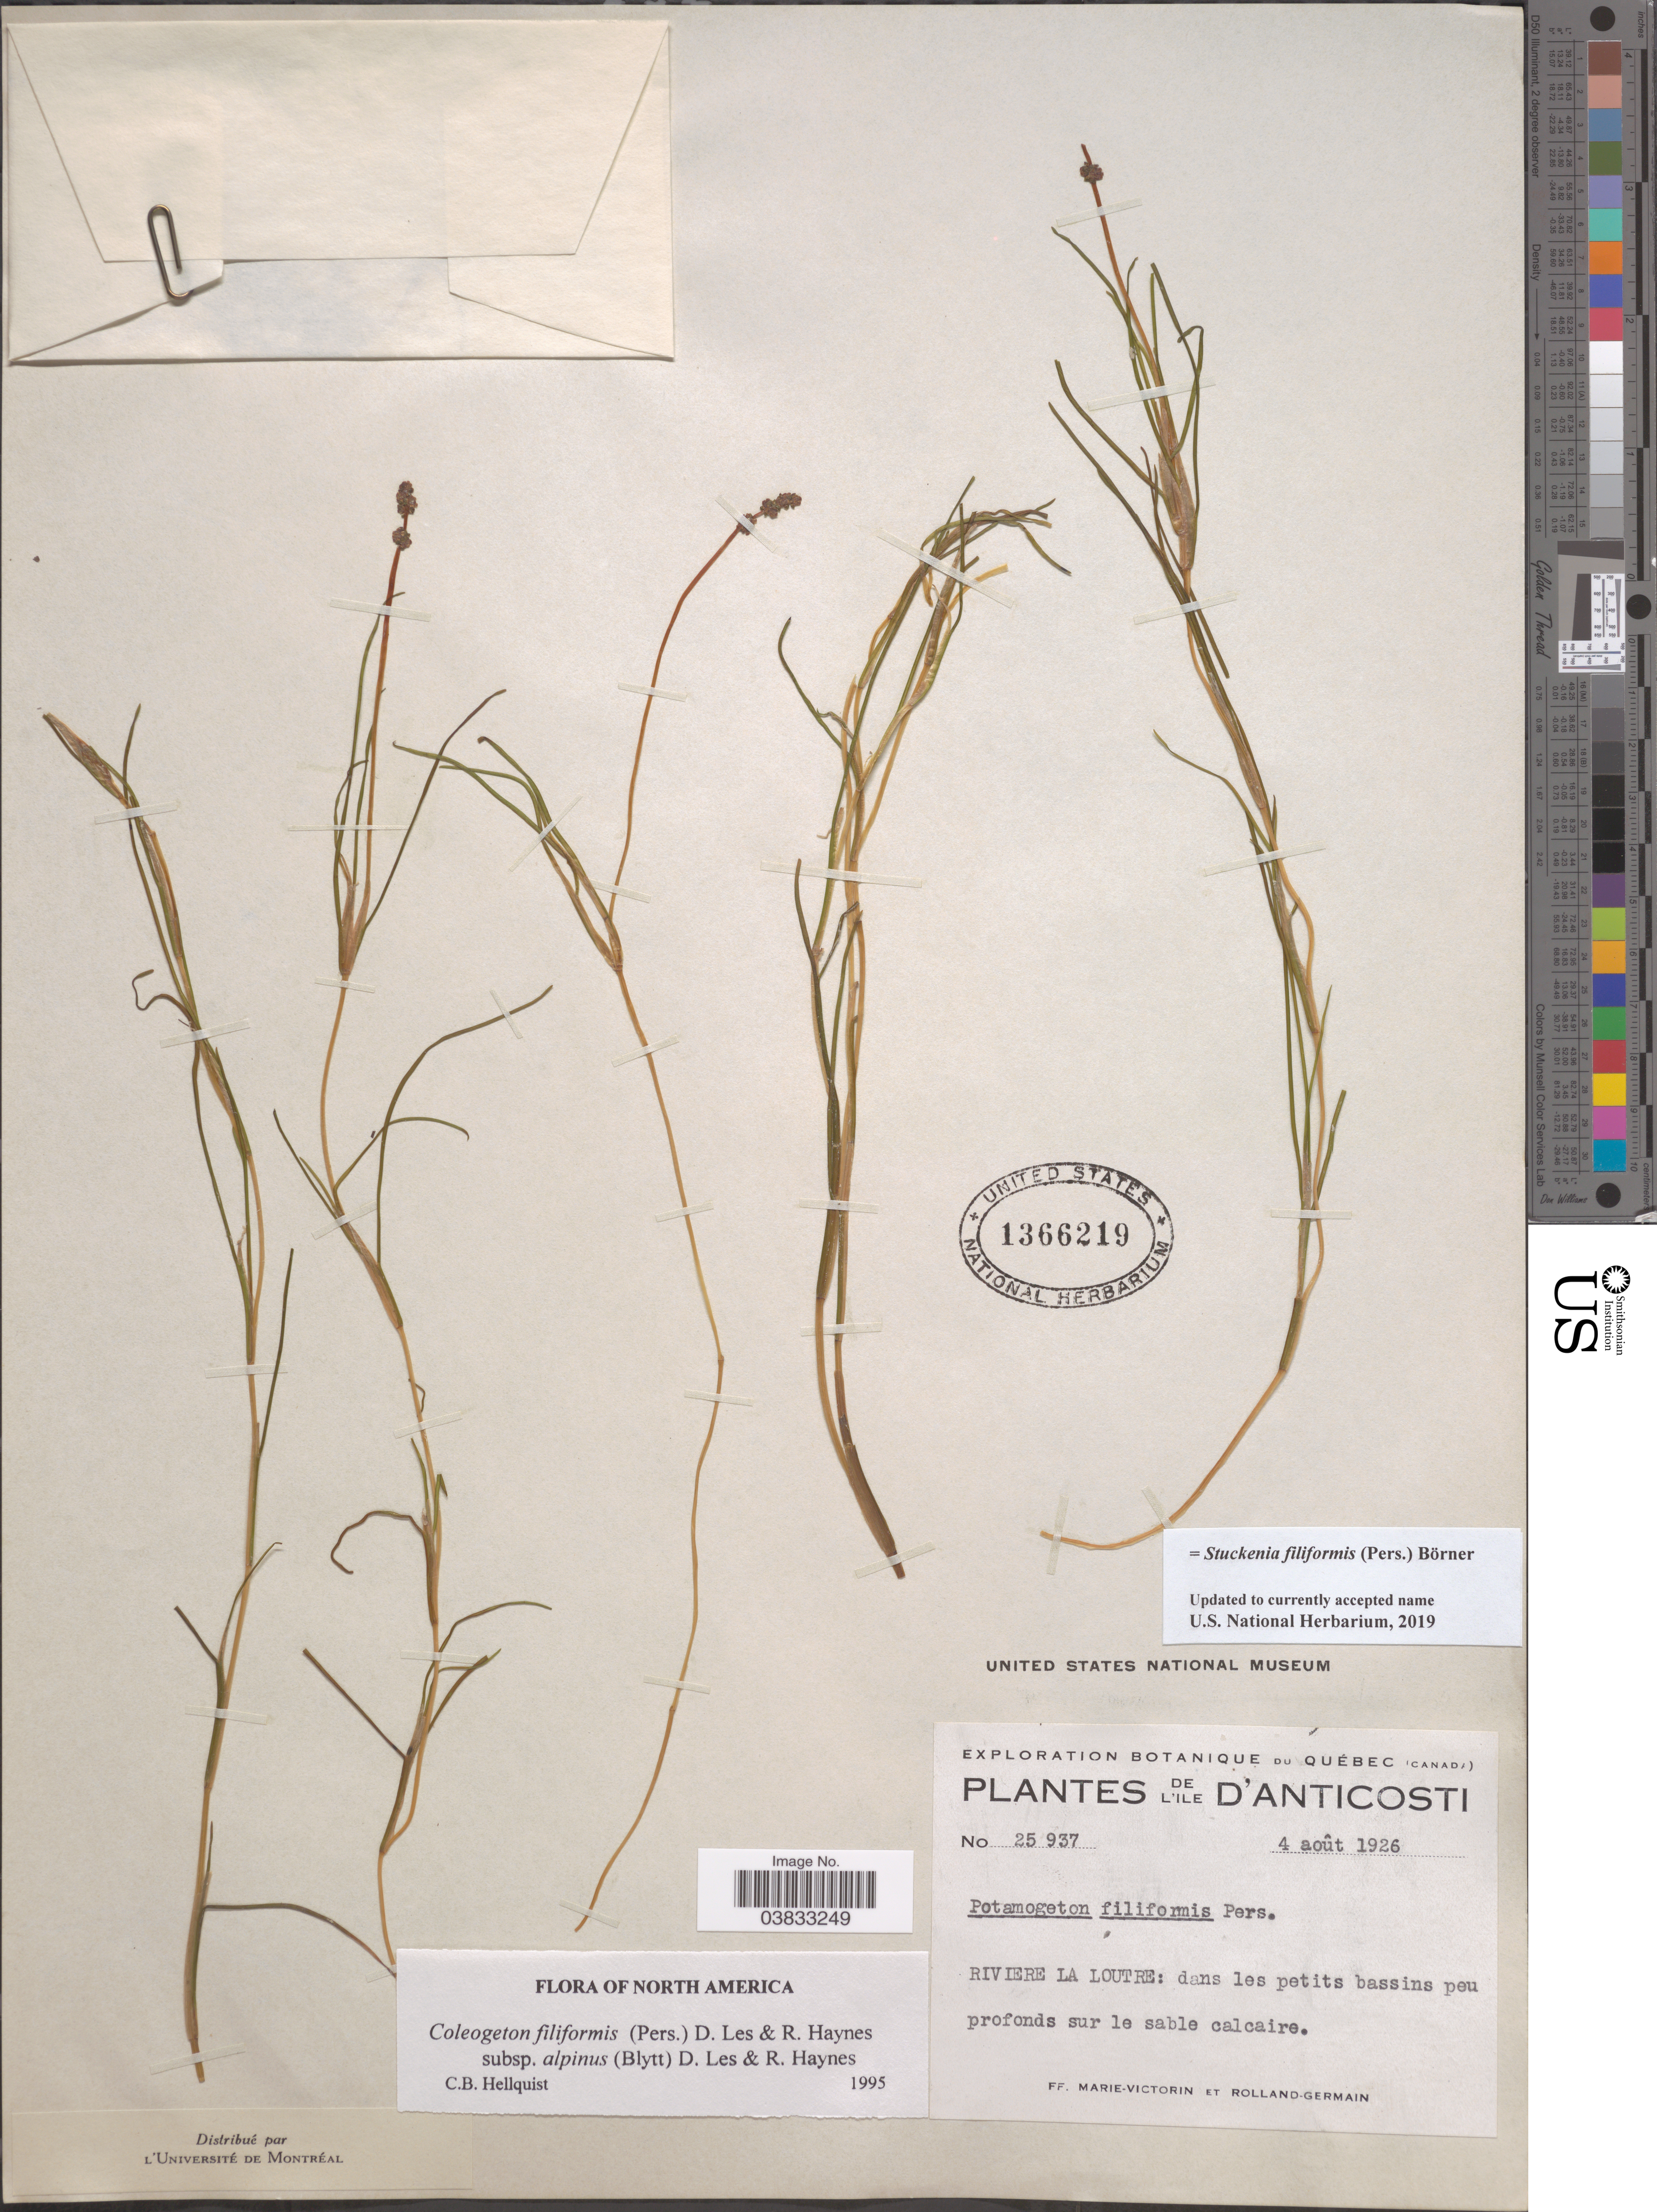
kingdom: Plantae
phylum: Tracheophyta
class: Liliopsida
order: Alismatales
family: Potamogetonaceae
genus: Stuckenia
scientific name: Stuckenia filiformis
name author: (Pers.) Börner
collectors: F. Marie-Victorin & Rolland-Germain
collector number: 25937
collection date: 1926-08-04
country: Canada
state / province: Quebec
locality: L'ile D'Anticosti. Riviere La Loutre.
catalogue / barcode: US 1366219